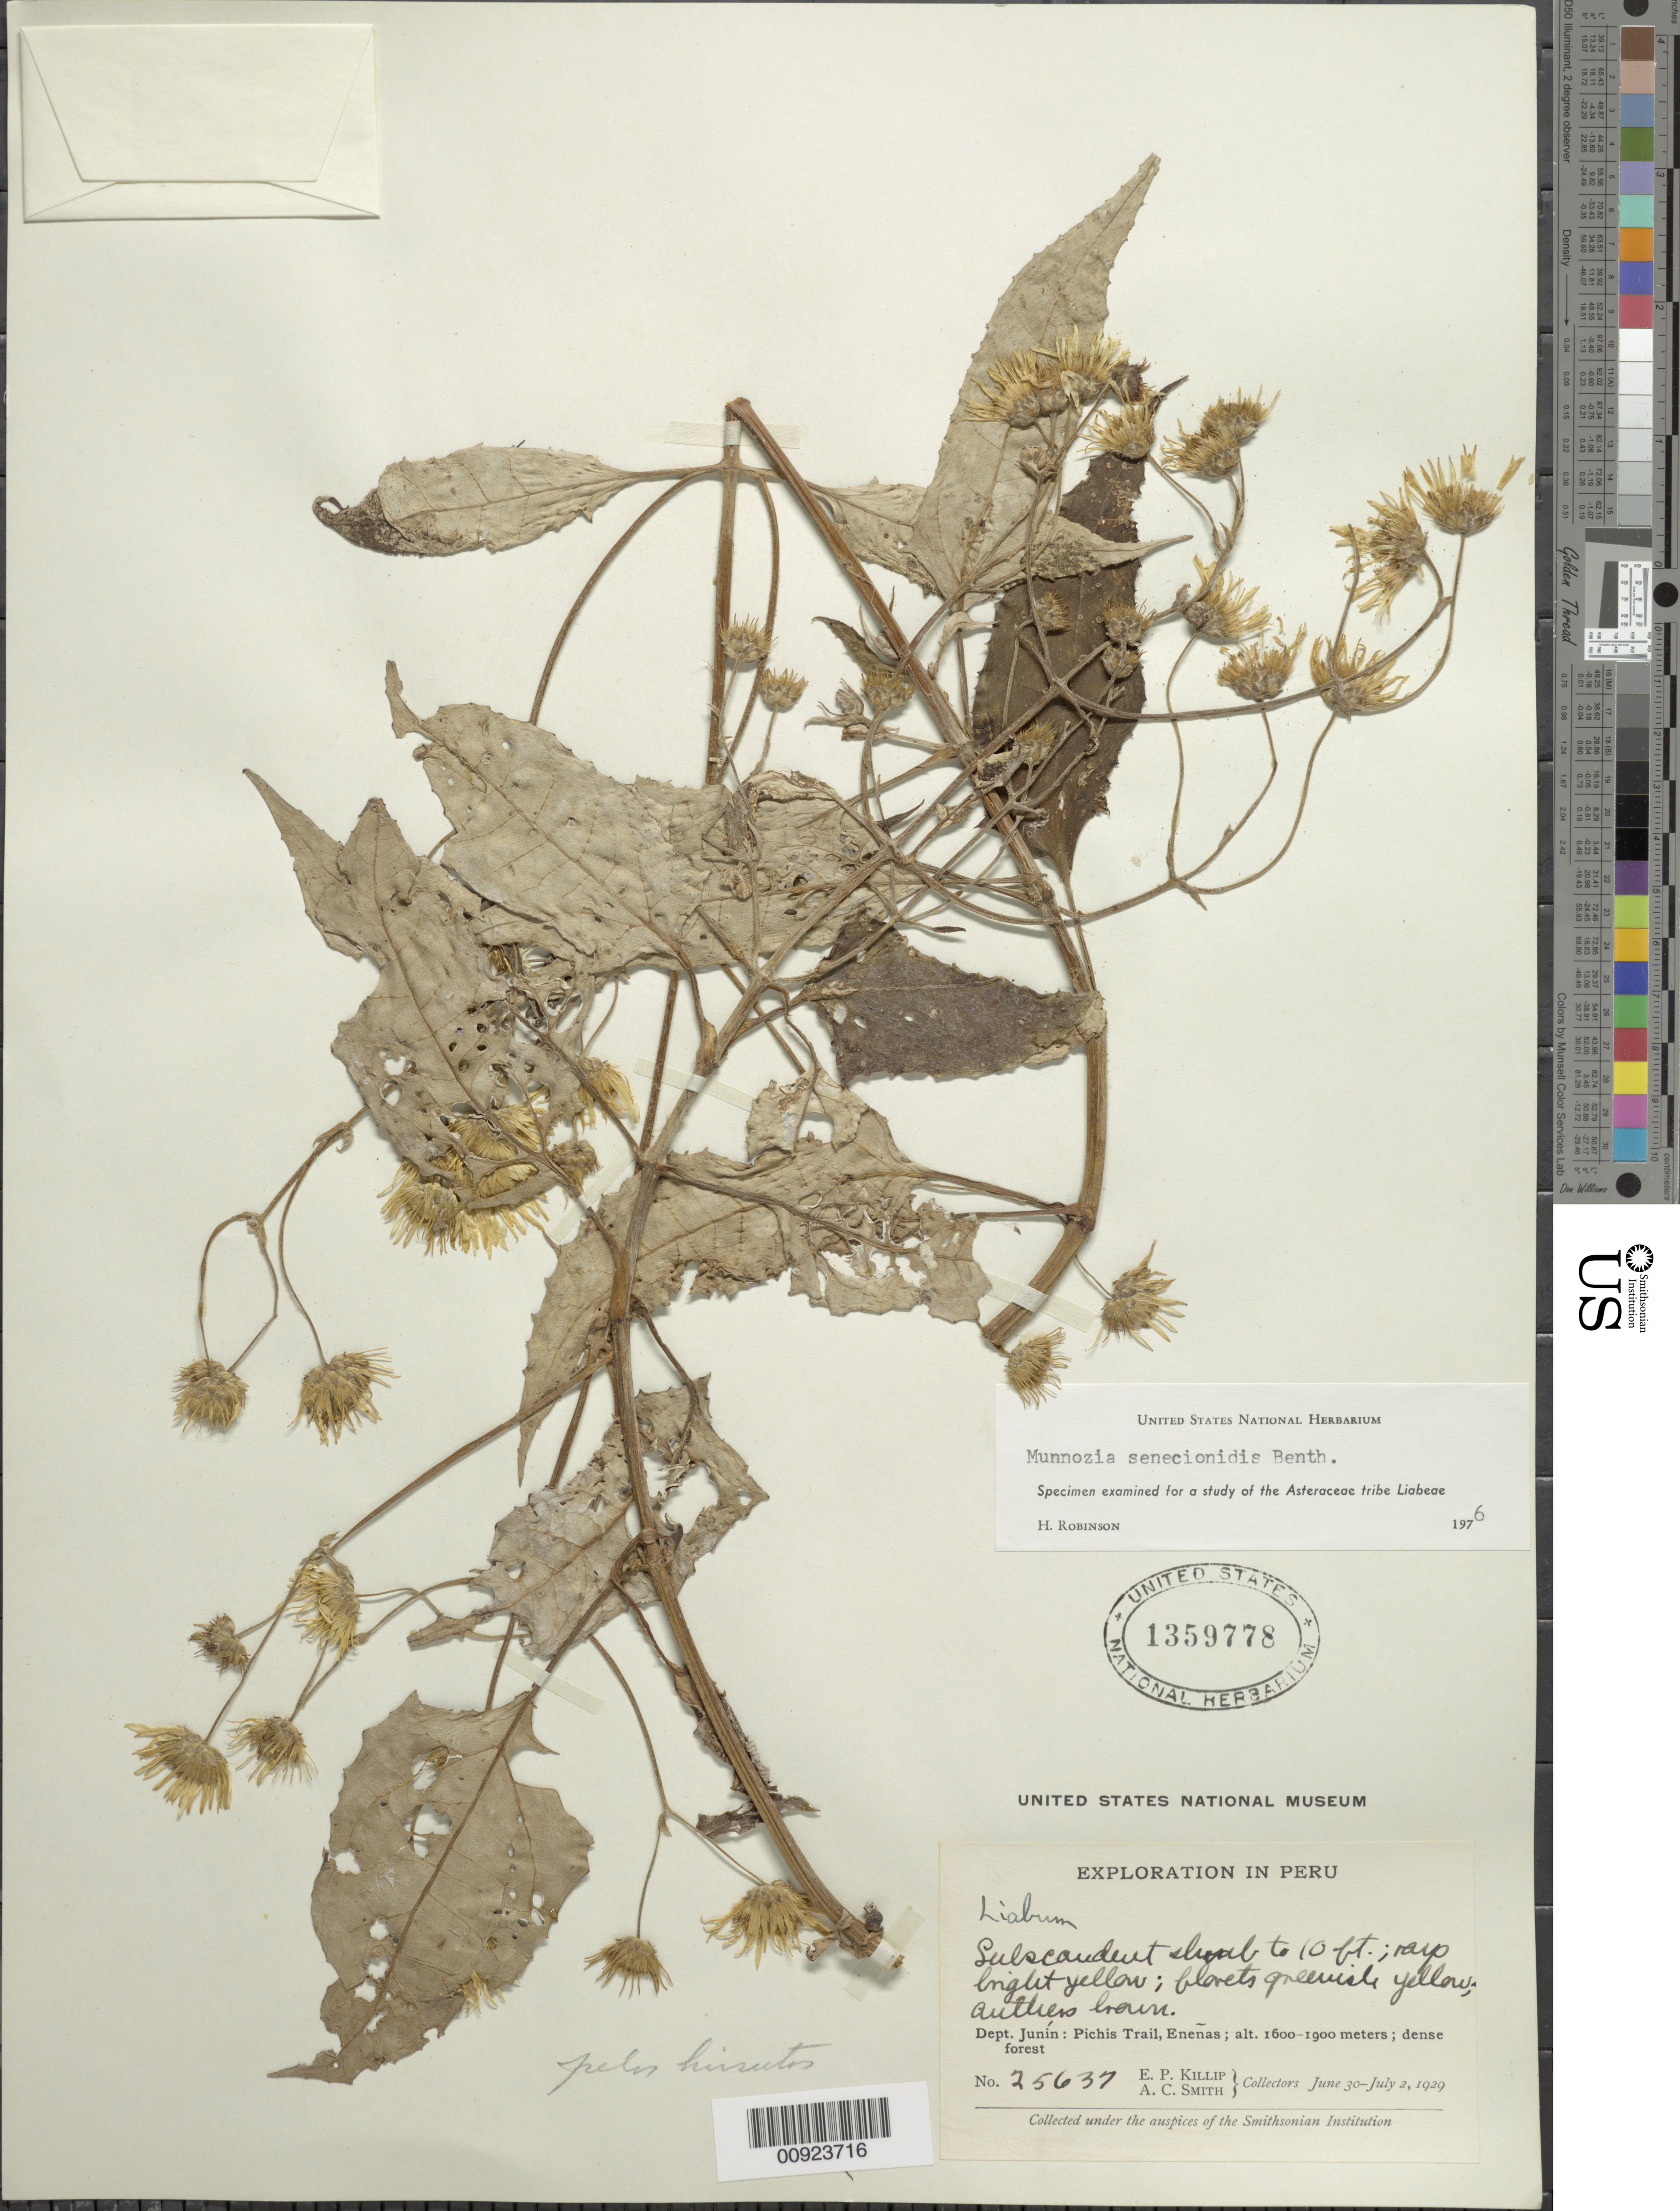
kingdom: Plantae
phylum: Tracheophyta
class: Magnoliopsida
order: Asterales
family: Asteraceae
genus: Munnozia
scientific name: Munnozia senecionidis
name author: Benth.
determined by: Robinson, Harold E., (US)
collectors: E. P. Killip & A. C. Smith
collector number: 25637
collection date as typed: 30 June 1929 to 2 July 1929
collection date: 1929-06-30/1929-07-02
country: Peru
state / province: Junín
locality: Pichis Trail, Eneñas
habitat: Dense forest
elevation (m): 1600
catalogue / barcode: US 1359778